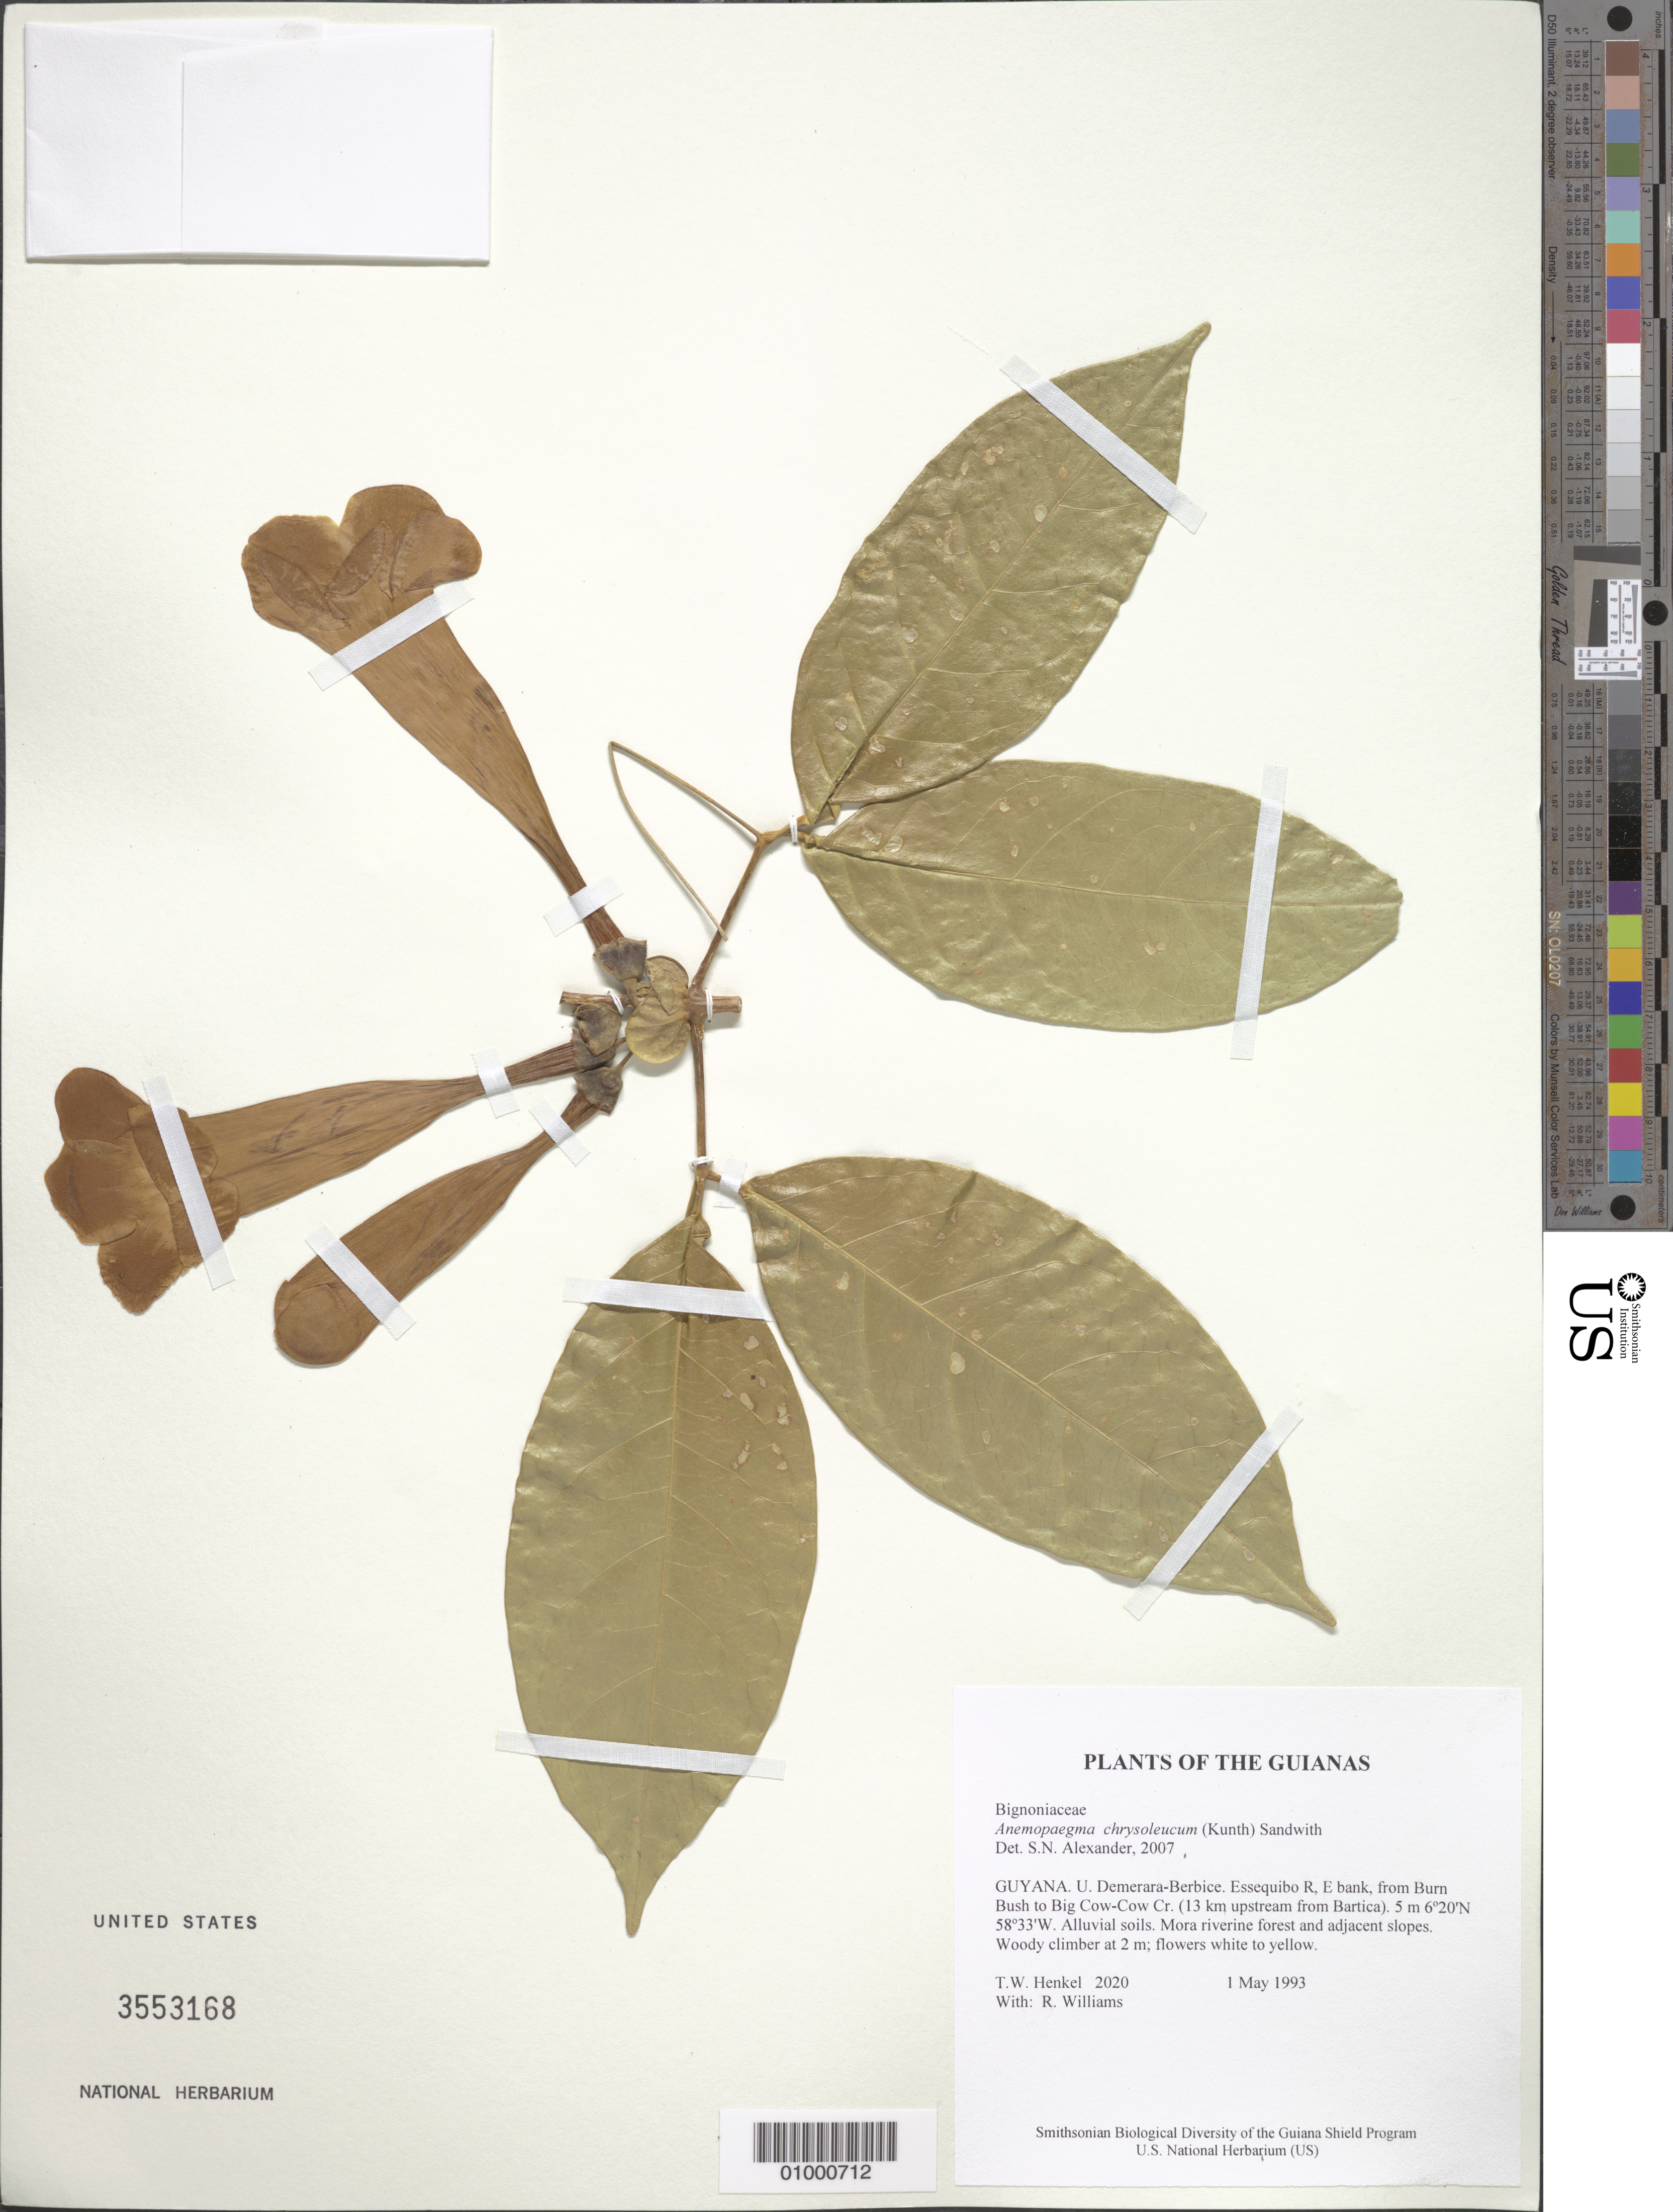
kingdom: Plantae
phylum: Tracheophyta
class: Magnoliopsida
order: Lamiales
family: Bignoniaceae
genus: Anemopaegma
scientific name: Anemopaegma chrysoleucum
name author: (Kunth) Sandwith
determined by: Alexander, S. N.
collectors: T. Henkel & R. Williams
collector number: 2020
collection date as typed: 1 May 1993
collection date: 1993-05-01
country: Guyana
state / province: U. Demerara-Berbice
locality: Essequibo R, E bank, from Burn Bush to Big Cow-Cow Cr. (13 km upstream from Bartica)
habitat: Alluvial soils. Mora riverine forest and adjacent slopes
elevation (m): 5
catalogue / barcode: US 3553168